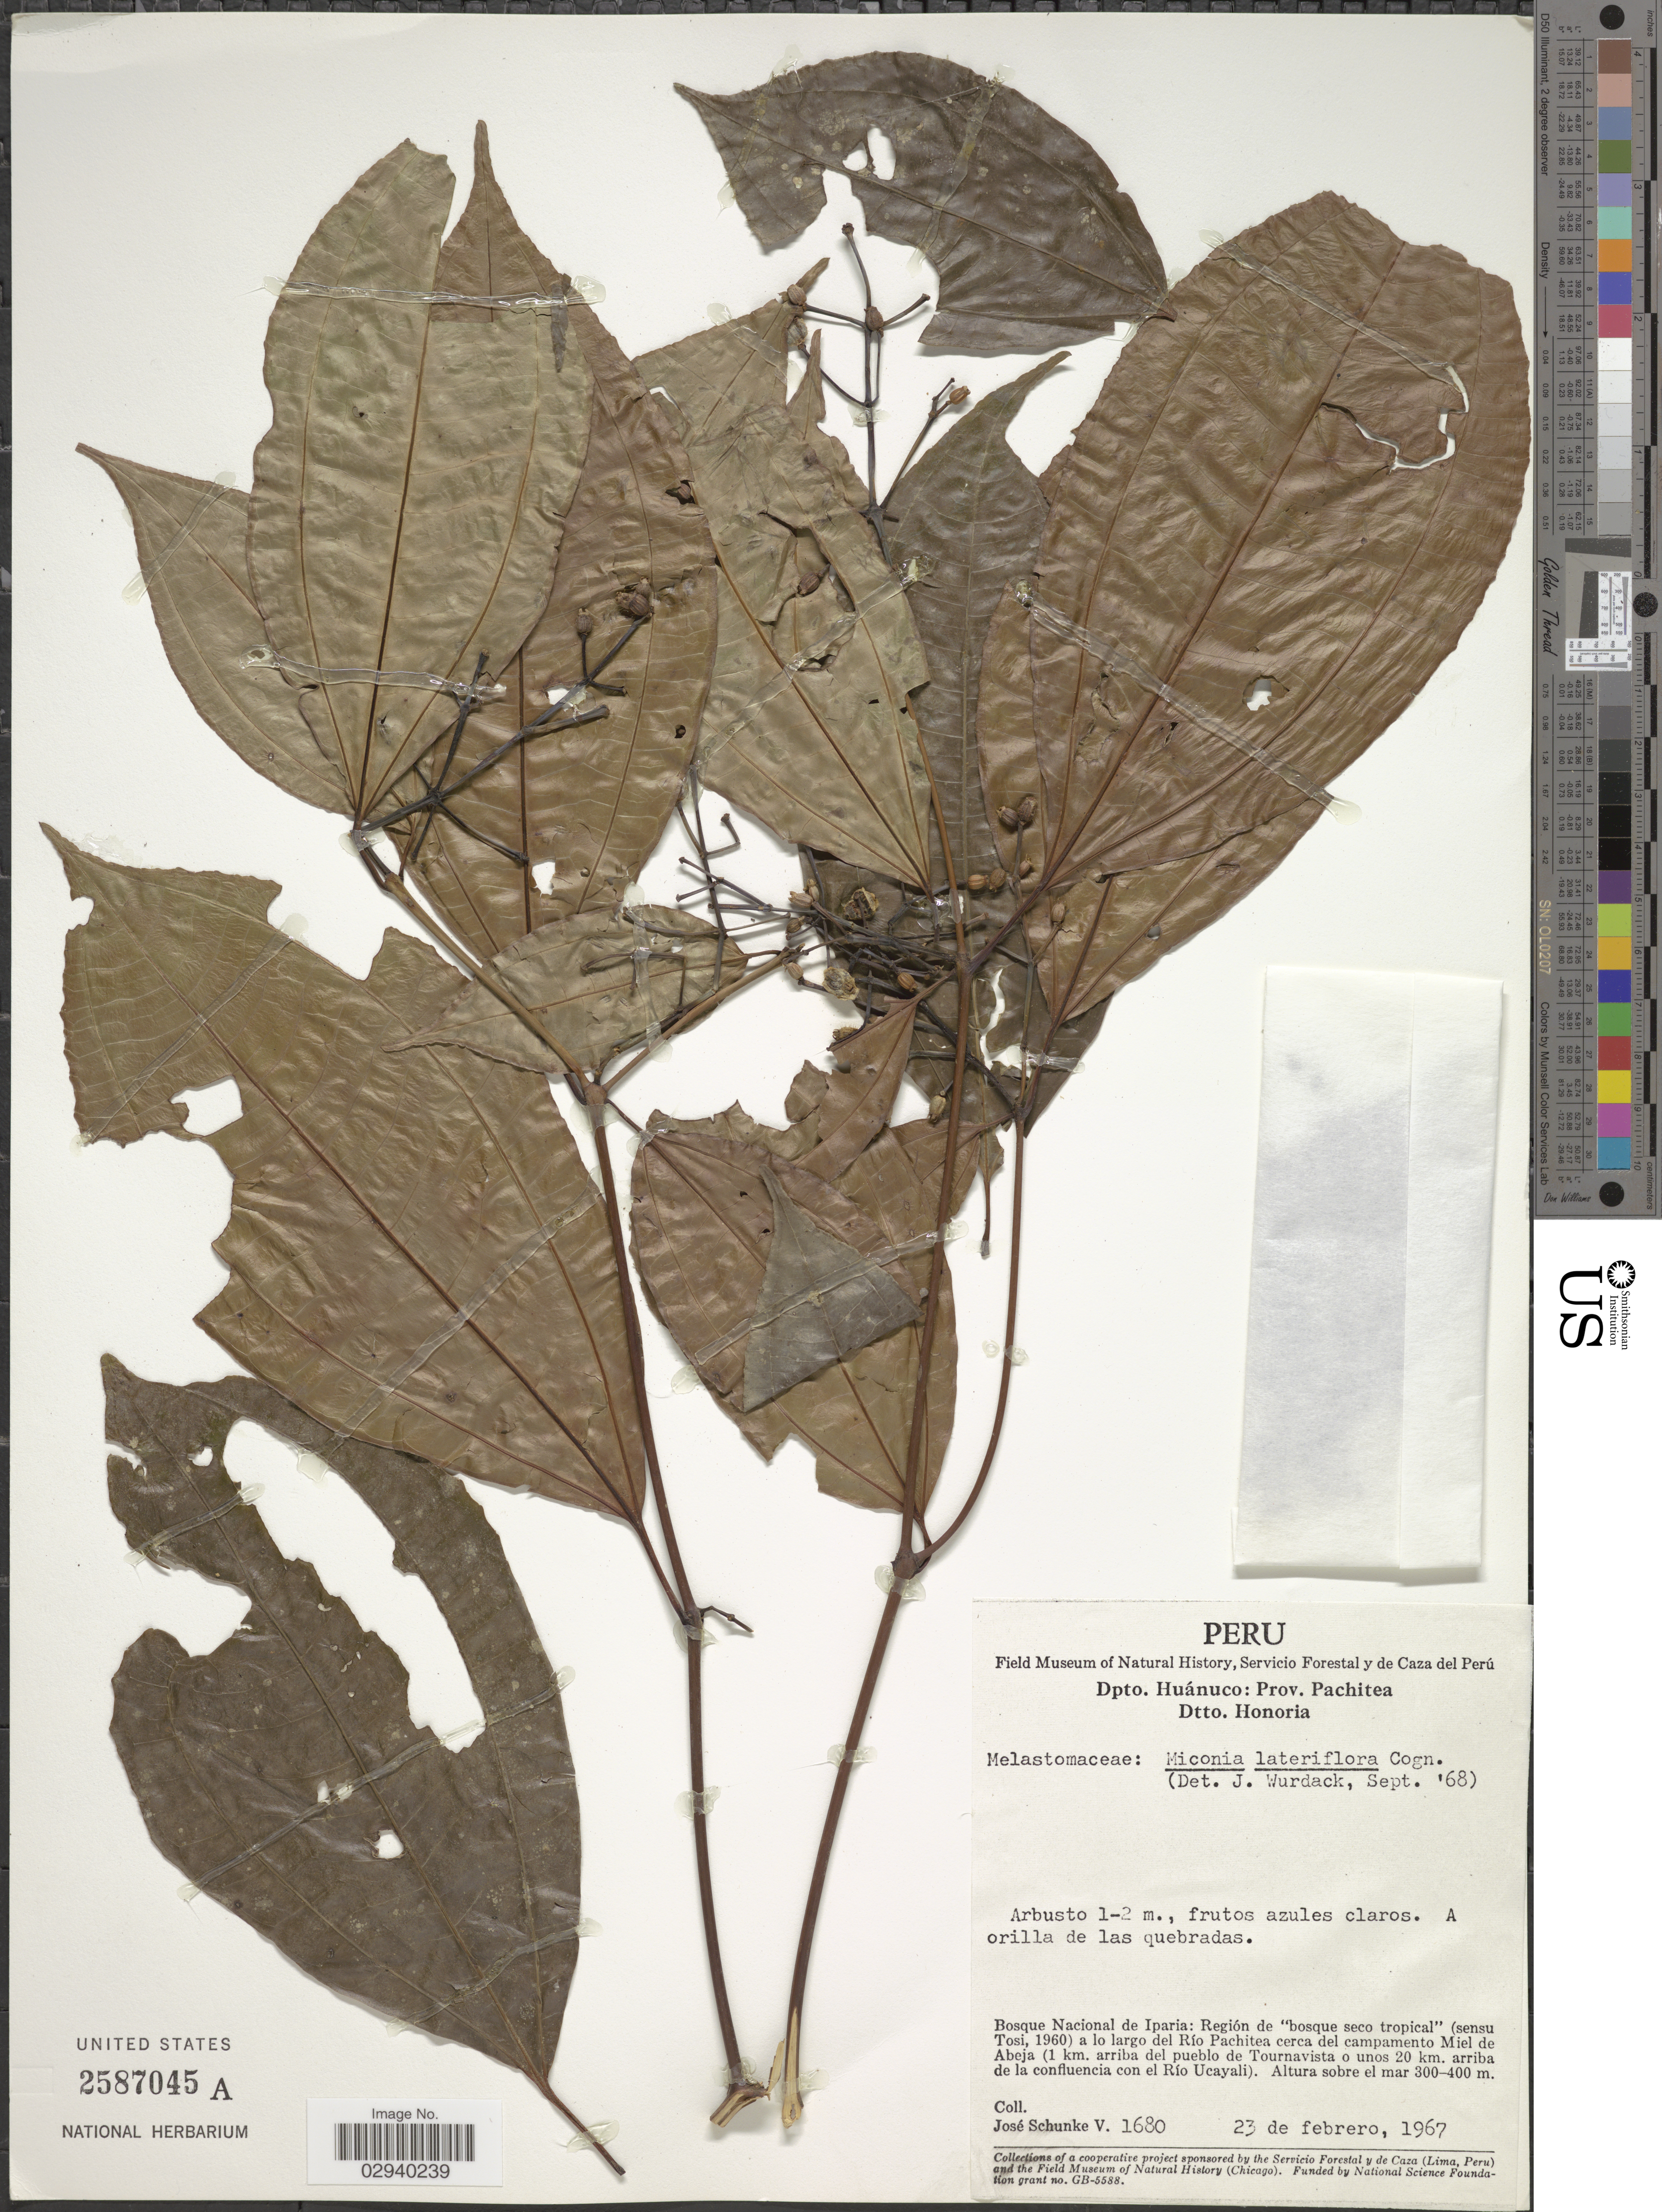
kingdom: Plantae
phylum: Tracheophyta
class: Magnoliopsida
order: Myrtales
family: Melastomataceae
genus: Miconia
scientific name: Miconia lateriflora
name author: Cogn.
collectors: J. Schunke Vigo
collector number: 1680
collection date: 1967-02-23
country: Peru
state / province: Huánuco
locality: Dpto. Huánuco: Prov. Pachitea, Dtto. Honoria. Bosque nacional de Iparia: Región de "bosque seco tropical" (sensu Tosi, 1960) a lo largo del Río Pachitea cerca del campamento Miel de Abeja (1 km. arriba del pueblo de Tournavista o unos 20 km. arriba de la confluencia con el Río Ucayali).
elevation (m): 300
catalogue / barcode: US 2587045A